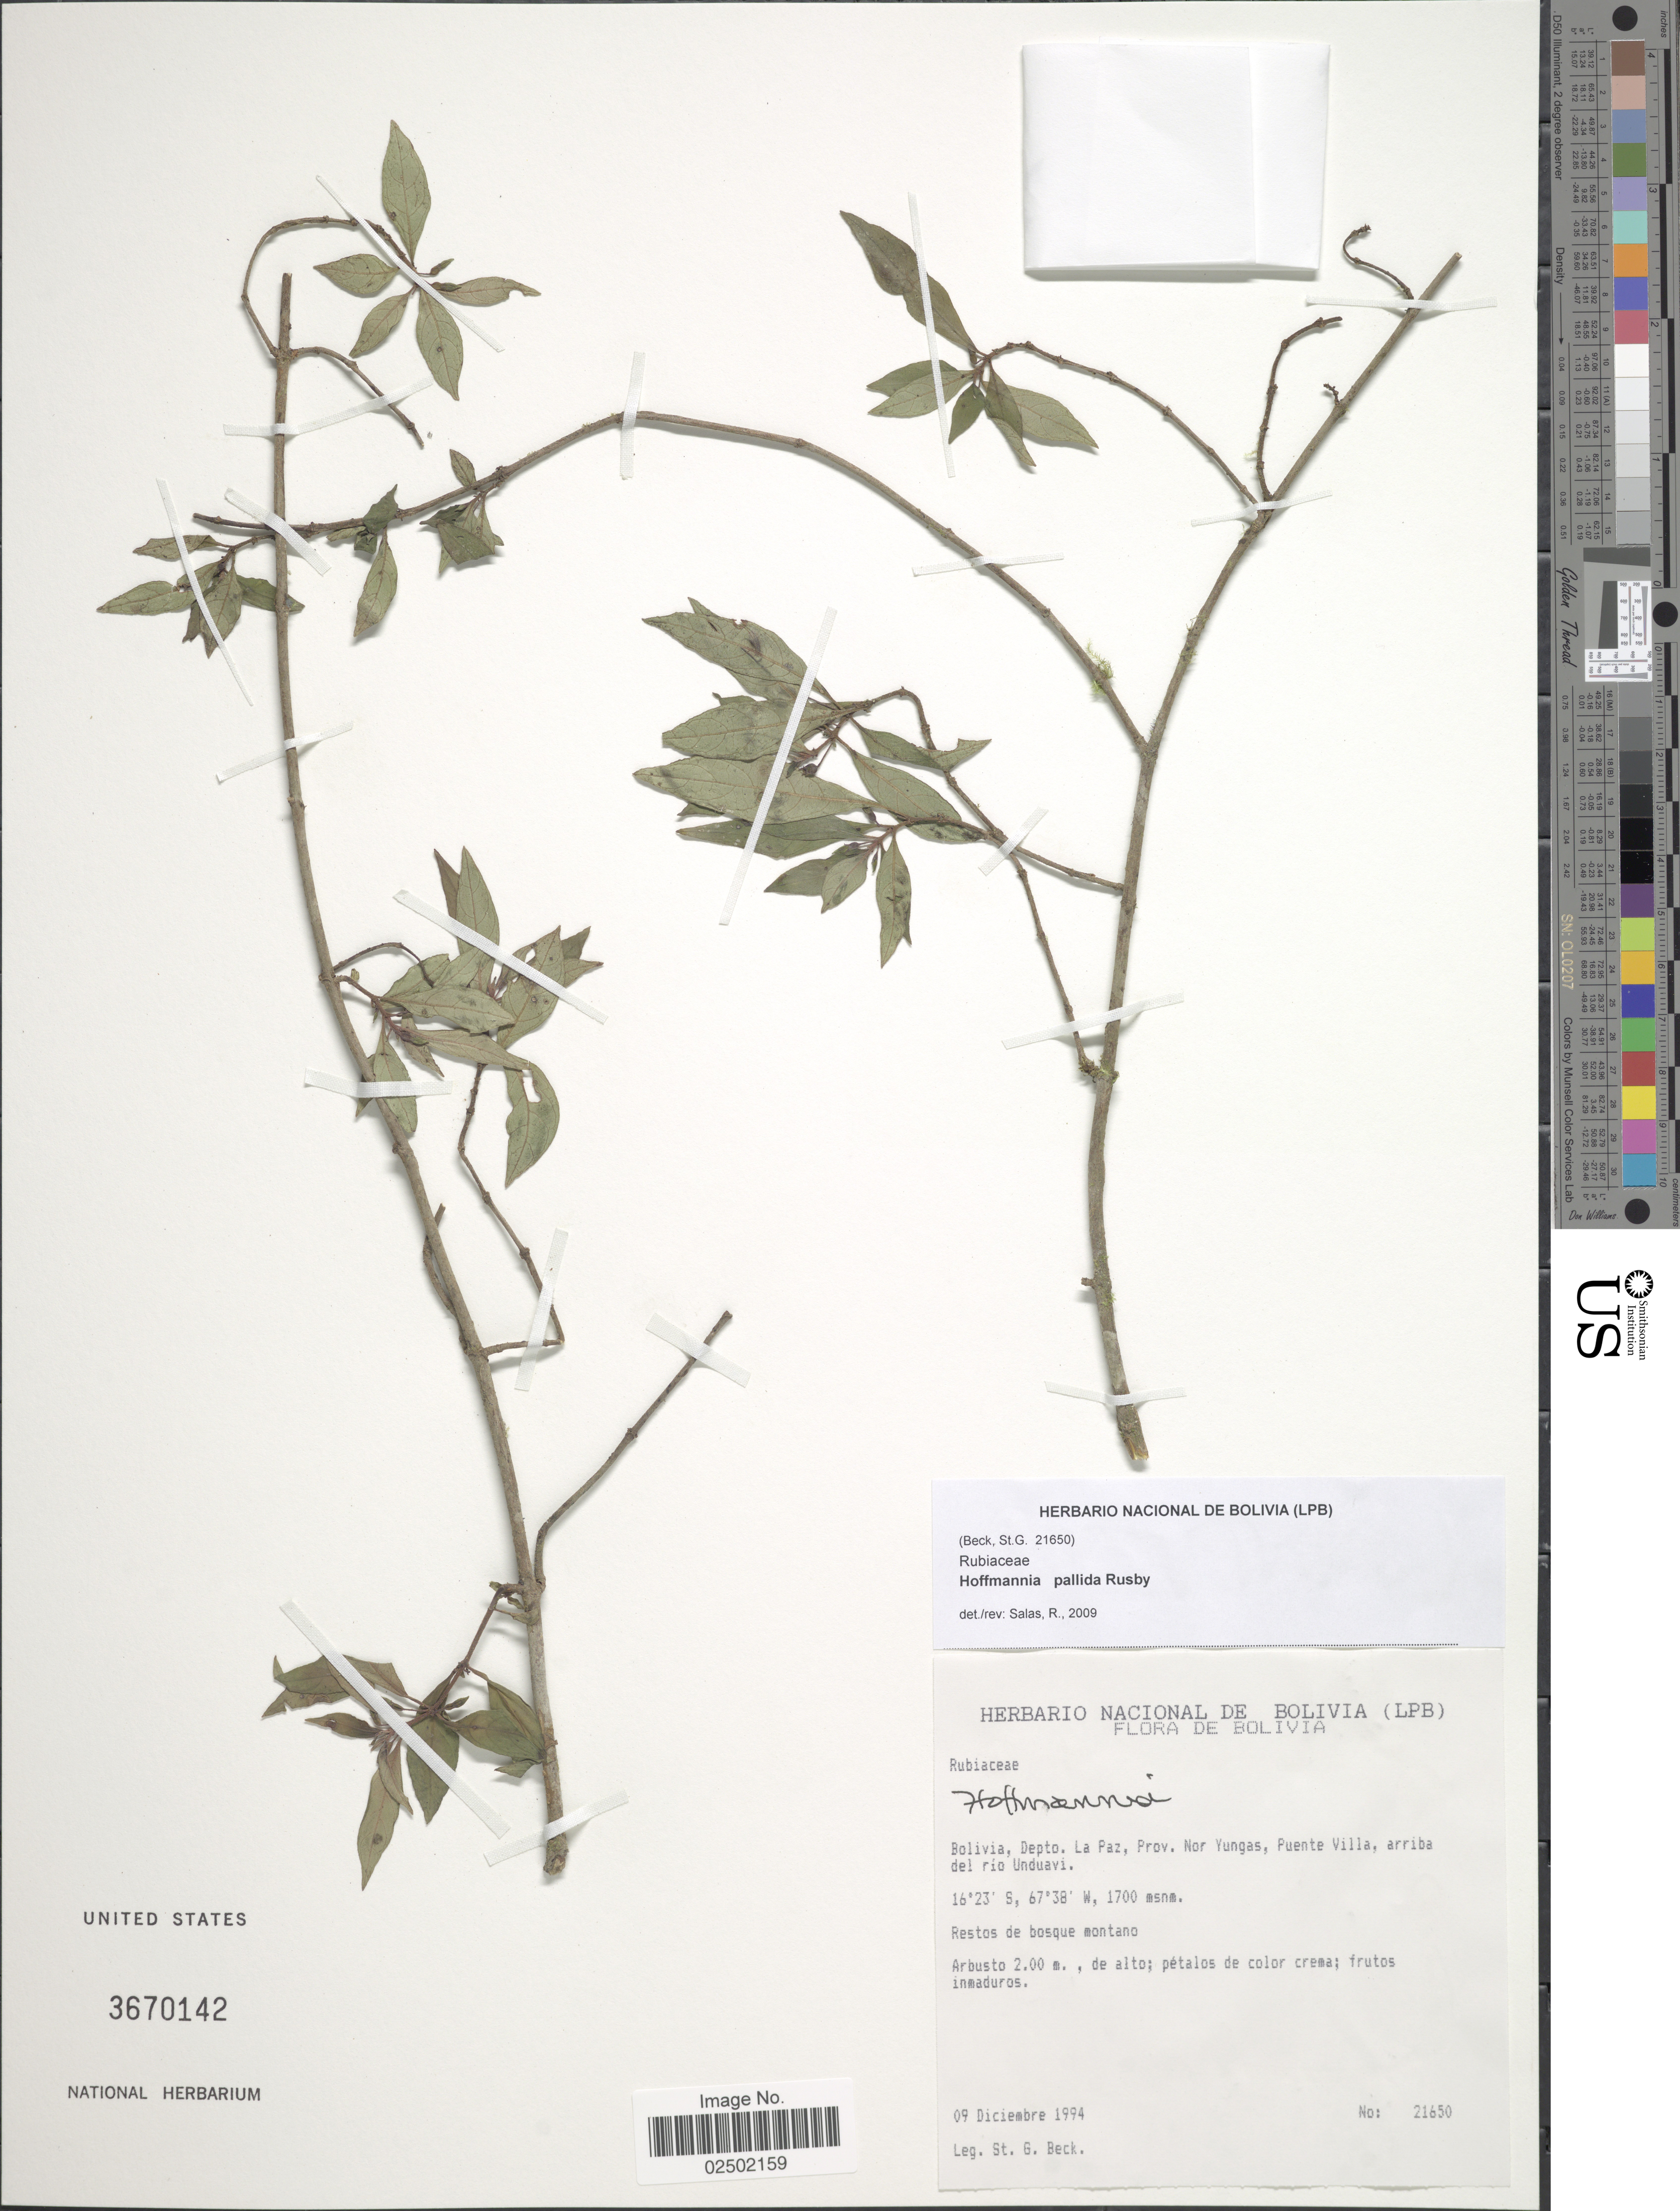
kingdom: Plantae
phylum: Tracheophyta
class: Magnoliopsida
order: Gentianales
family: Rubiaceae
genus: Hoffmannia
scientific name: Hoffmannia pallida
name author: Rusby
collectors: S. G. Beck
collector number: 21650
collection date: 1994-12-09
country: Bolivia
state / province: La Paz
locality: Bolivia, Depto.: La Paz, Prov. Nor Yungas, Puente Villa, arriba del rio Unduavi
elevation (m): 1700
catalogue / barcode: US 3670142